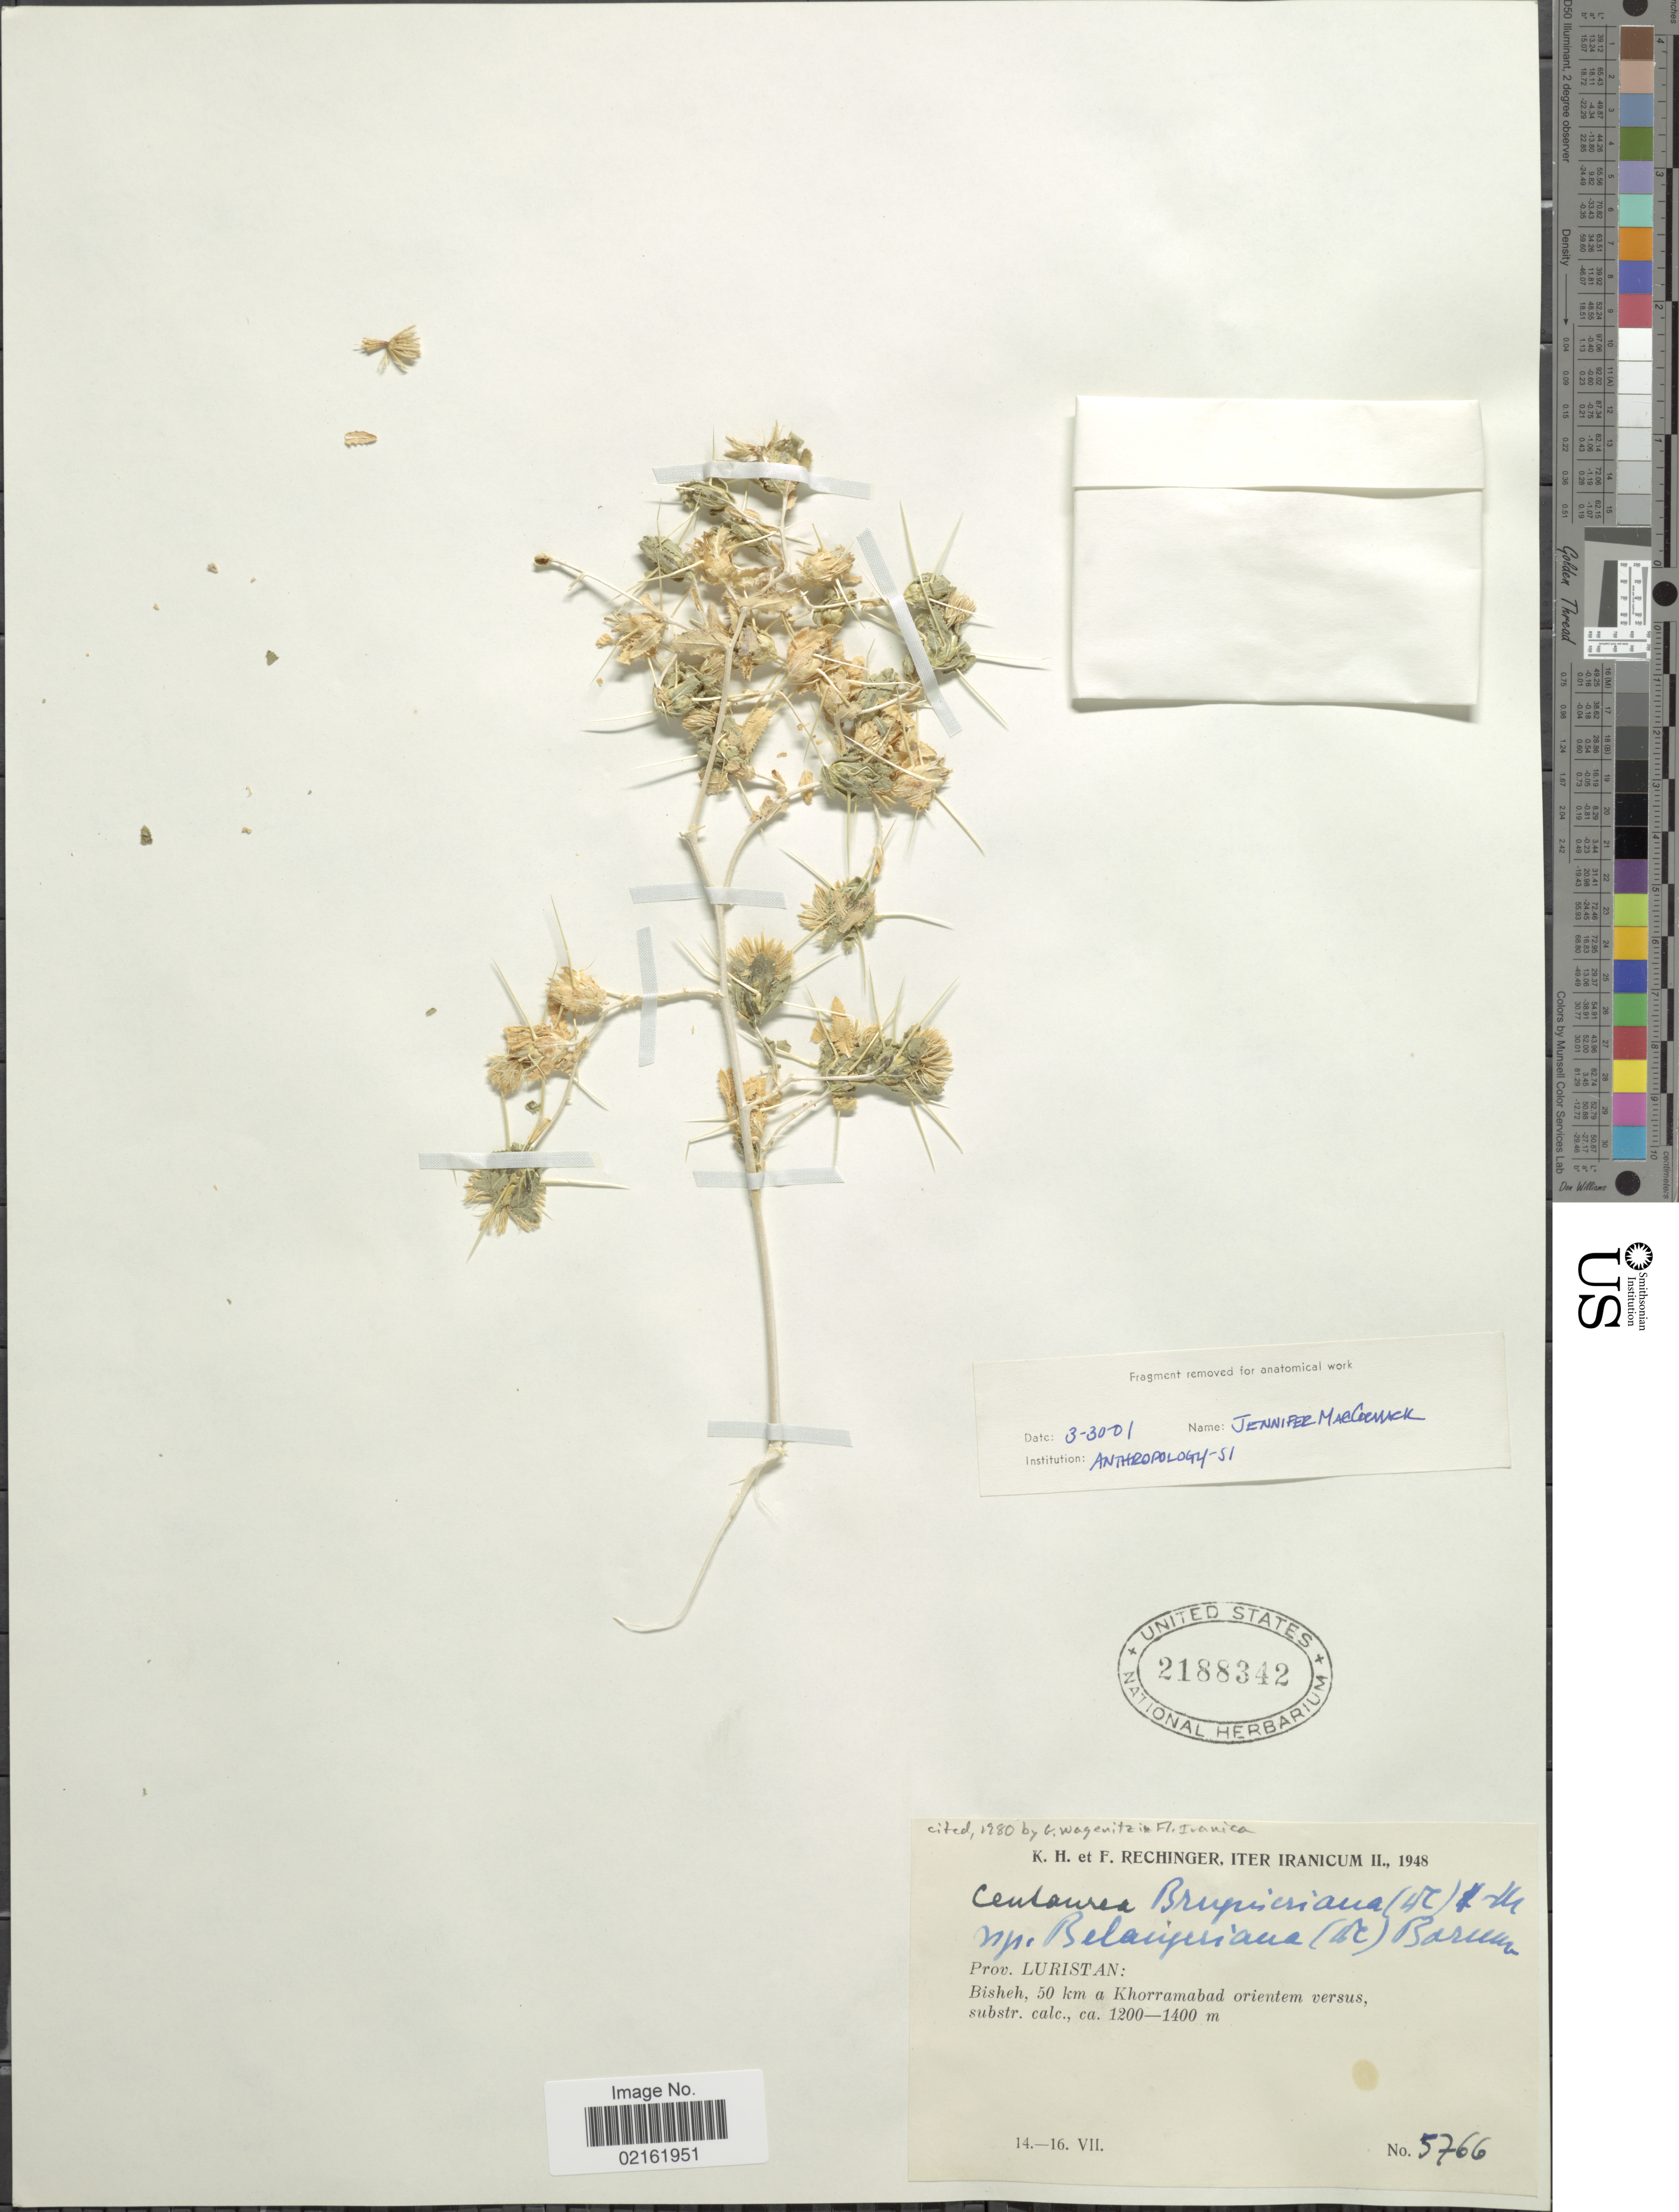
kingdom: Plantae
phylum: Tracheophyta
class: Magnoliopsida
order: Asterales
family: Asteraceae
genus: Centaurea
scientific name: Centaurea bruguierana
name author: (DC.) Hand.-Mazz.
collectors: K. H. Rechinger & F. Rechinger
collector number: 5766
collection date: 1948-07-14/1948-07-16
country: Iran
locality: Prov. Luristan: Bisheh, 50 km a Khorranabad orientem versus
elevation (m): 1200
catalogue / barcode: US 2188342